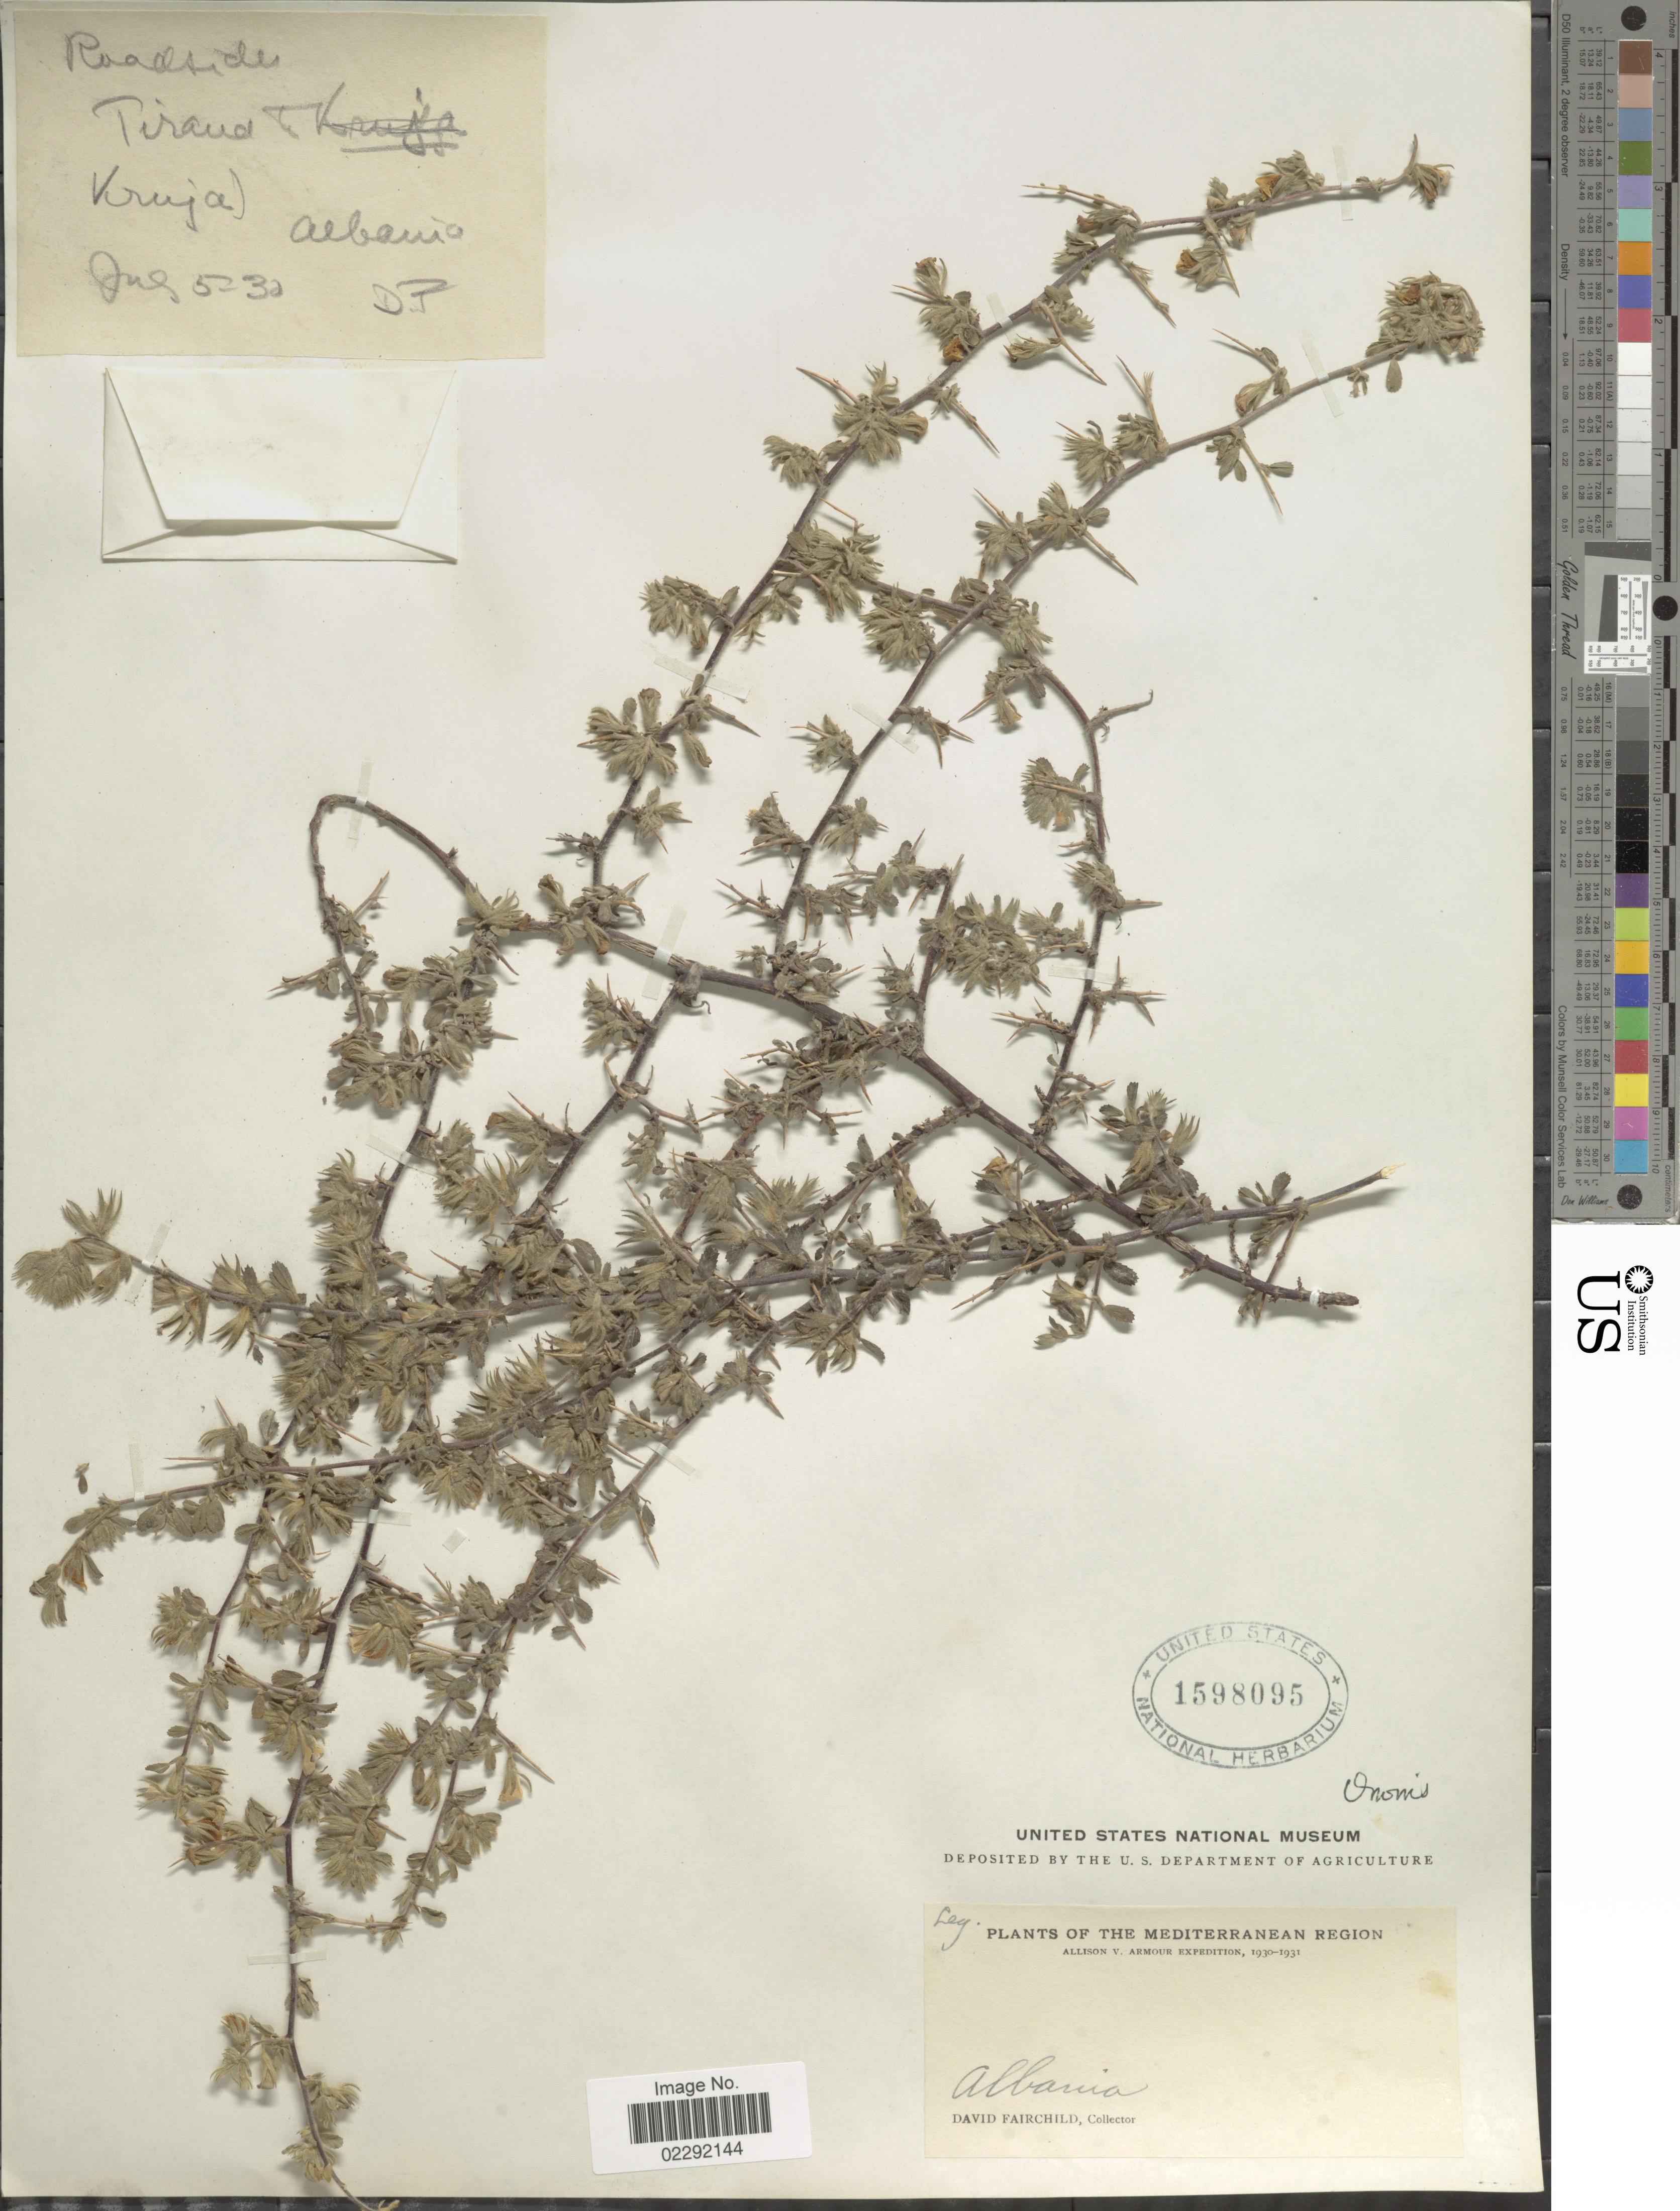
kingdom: Plantae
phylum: Tracheophyta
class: Magnoliopsida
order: Fabales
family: Fabaceae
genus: Ononis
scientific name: Ononis sp.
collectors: D. Fairchild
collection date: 1930/1931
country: Albania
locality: Albania, Mediterranean Region.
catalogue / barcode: US 1598095